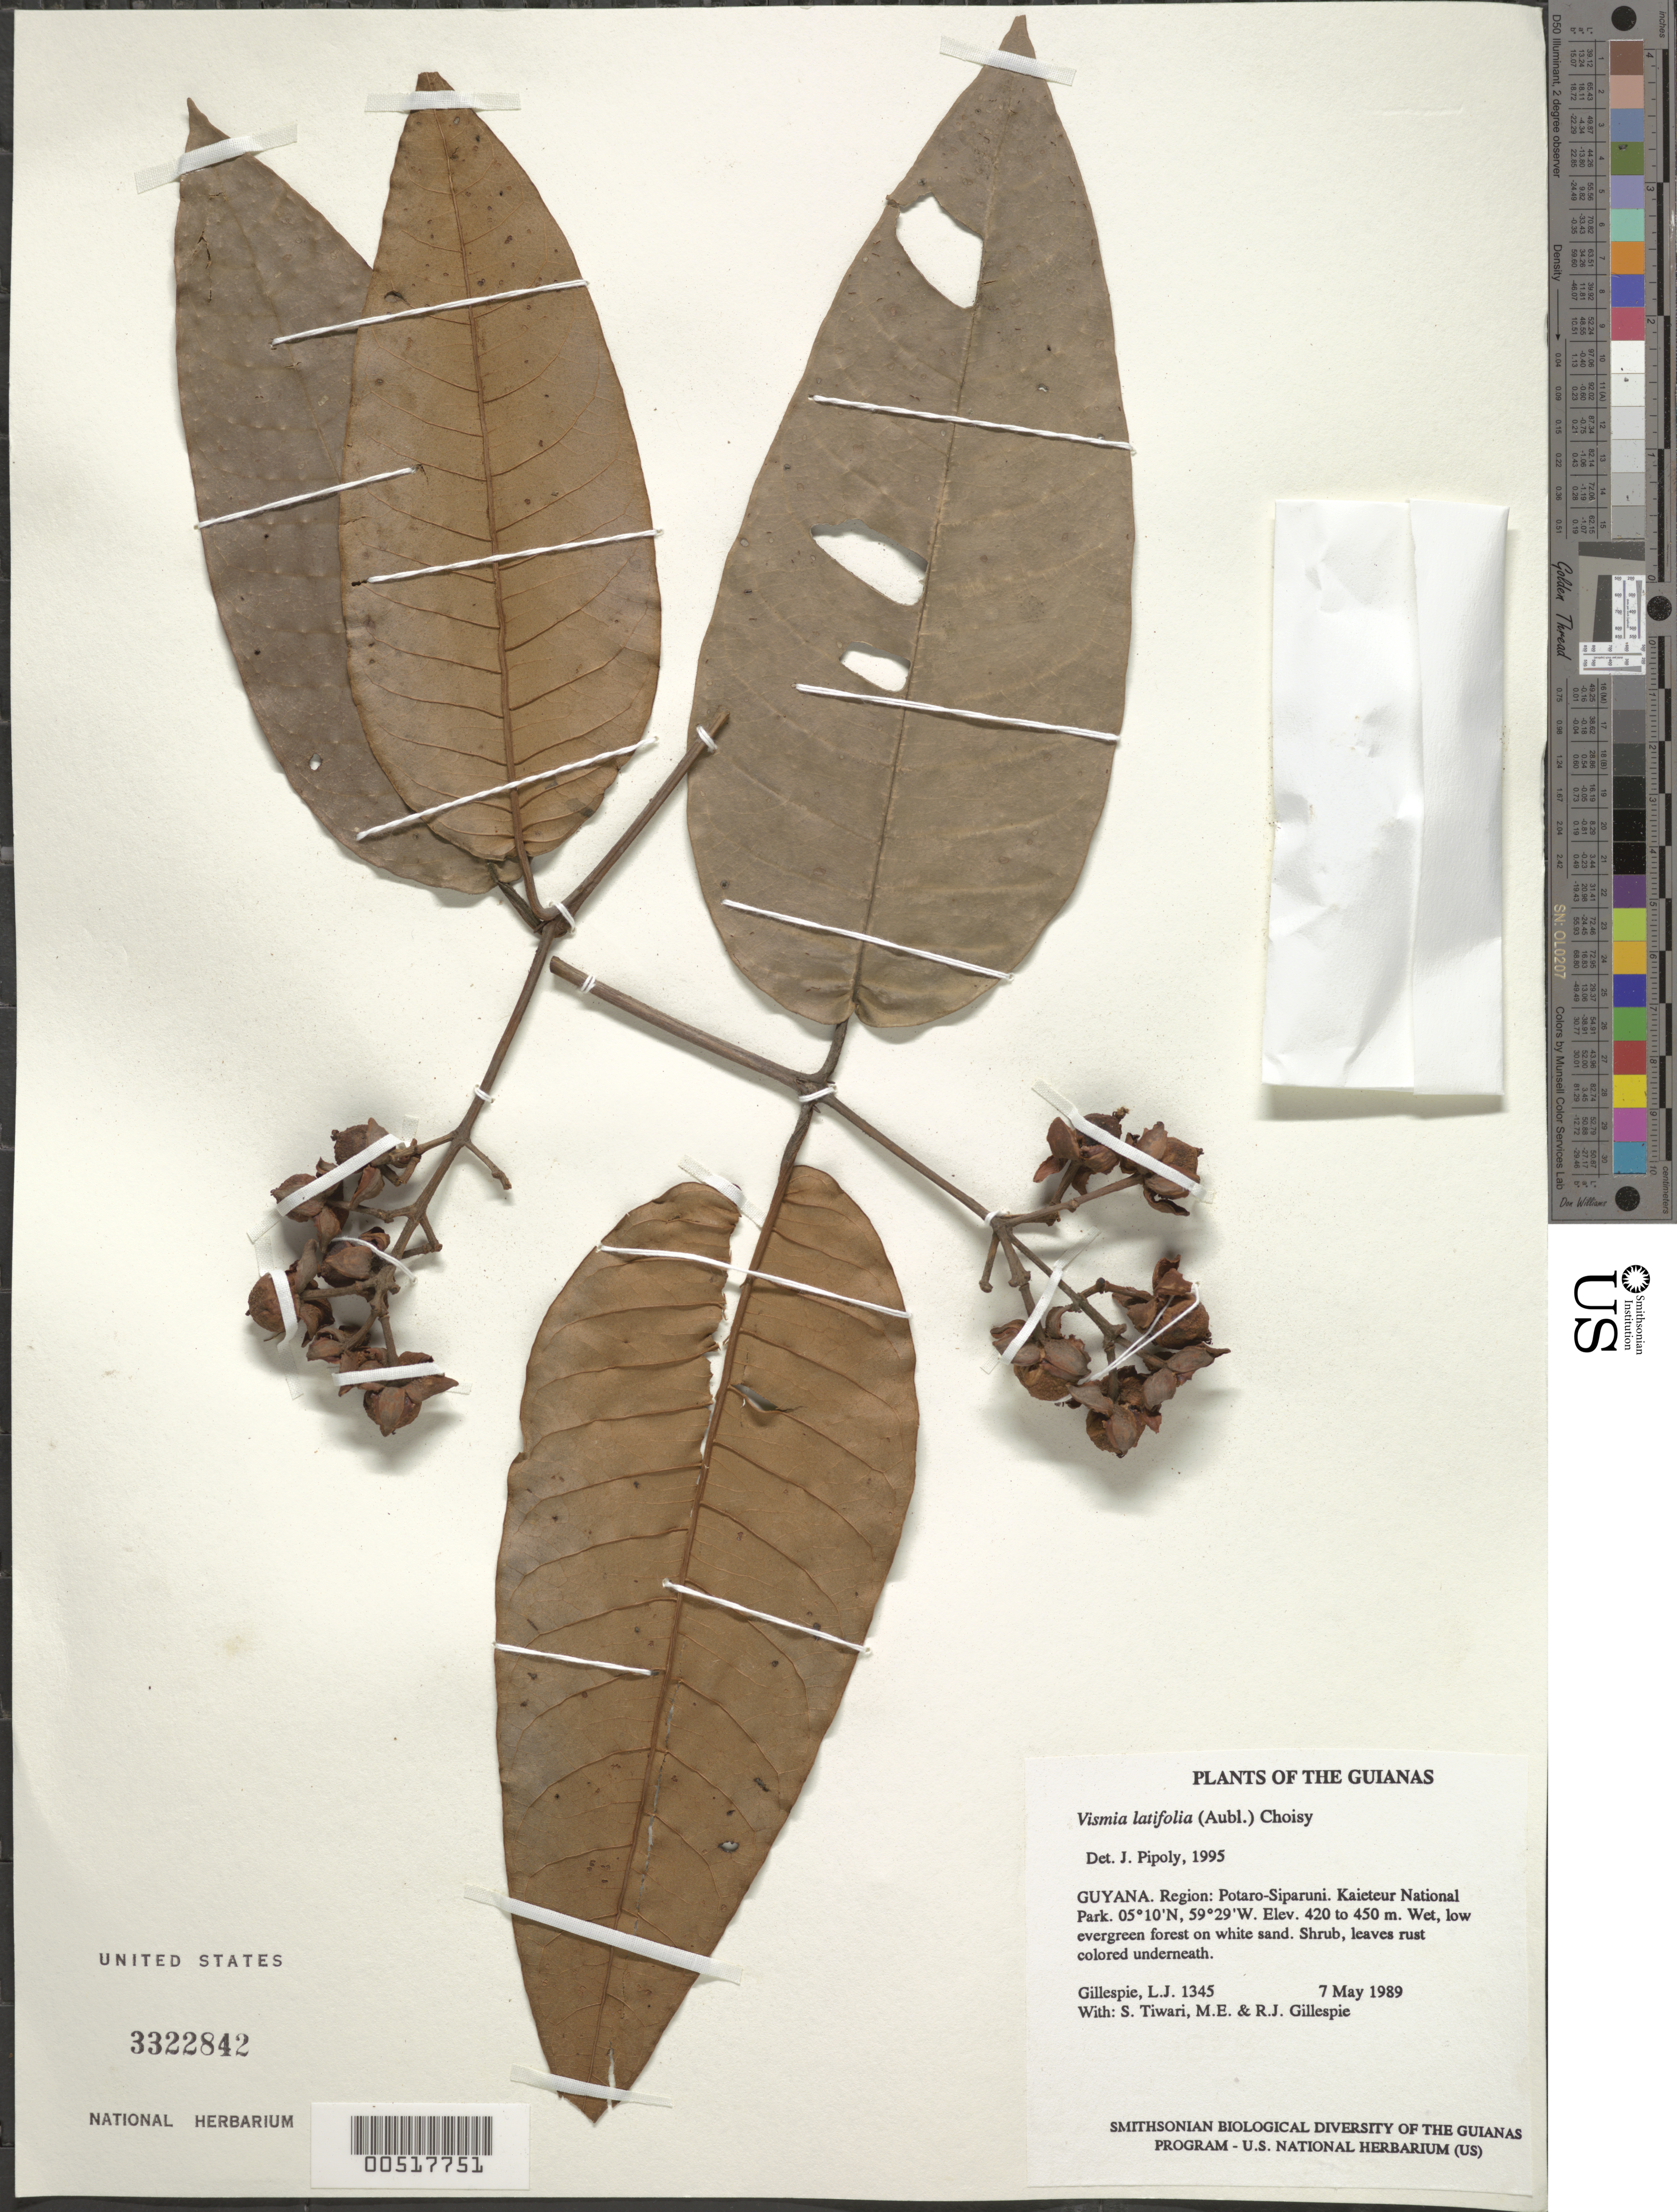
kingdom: Plantae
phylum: Tracheophyta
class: Magnoliopsida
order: Malpighiales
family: Hypericaceae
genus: Vismia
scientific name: Vismia latifolia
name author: (Aubl.) Choisy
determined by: Pipoly, J. J., III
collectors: L. J. Gillespie, S. Tiwari, M. Gillespie & R. Gillespie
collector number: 1345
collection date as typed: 7 May 1989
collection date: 1989-05-07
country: Guyana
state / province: Potaro-Siparuni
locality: Kaieteur National Park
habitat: Wet, low evergreen forest on white sand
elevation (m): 420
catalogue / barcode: US 3322842